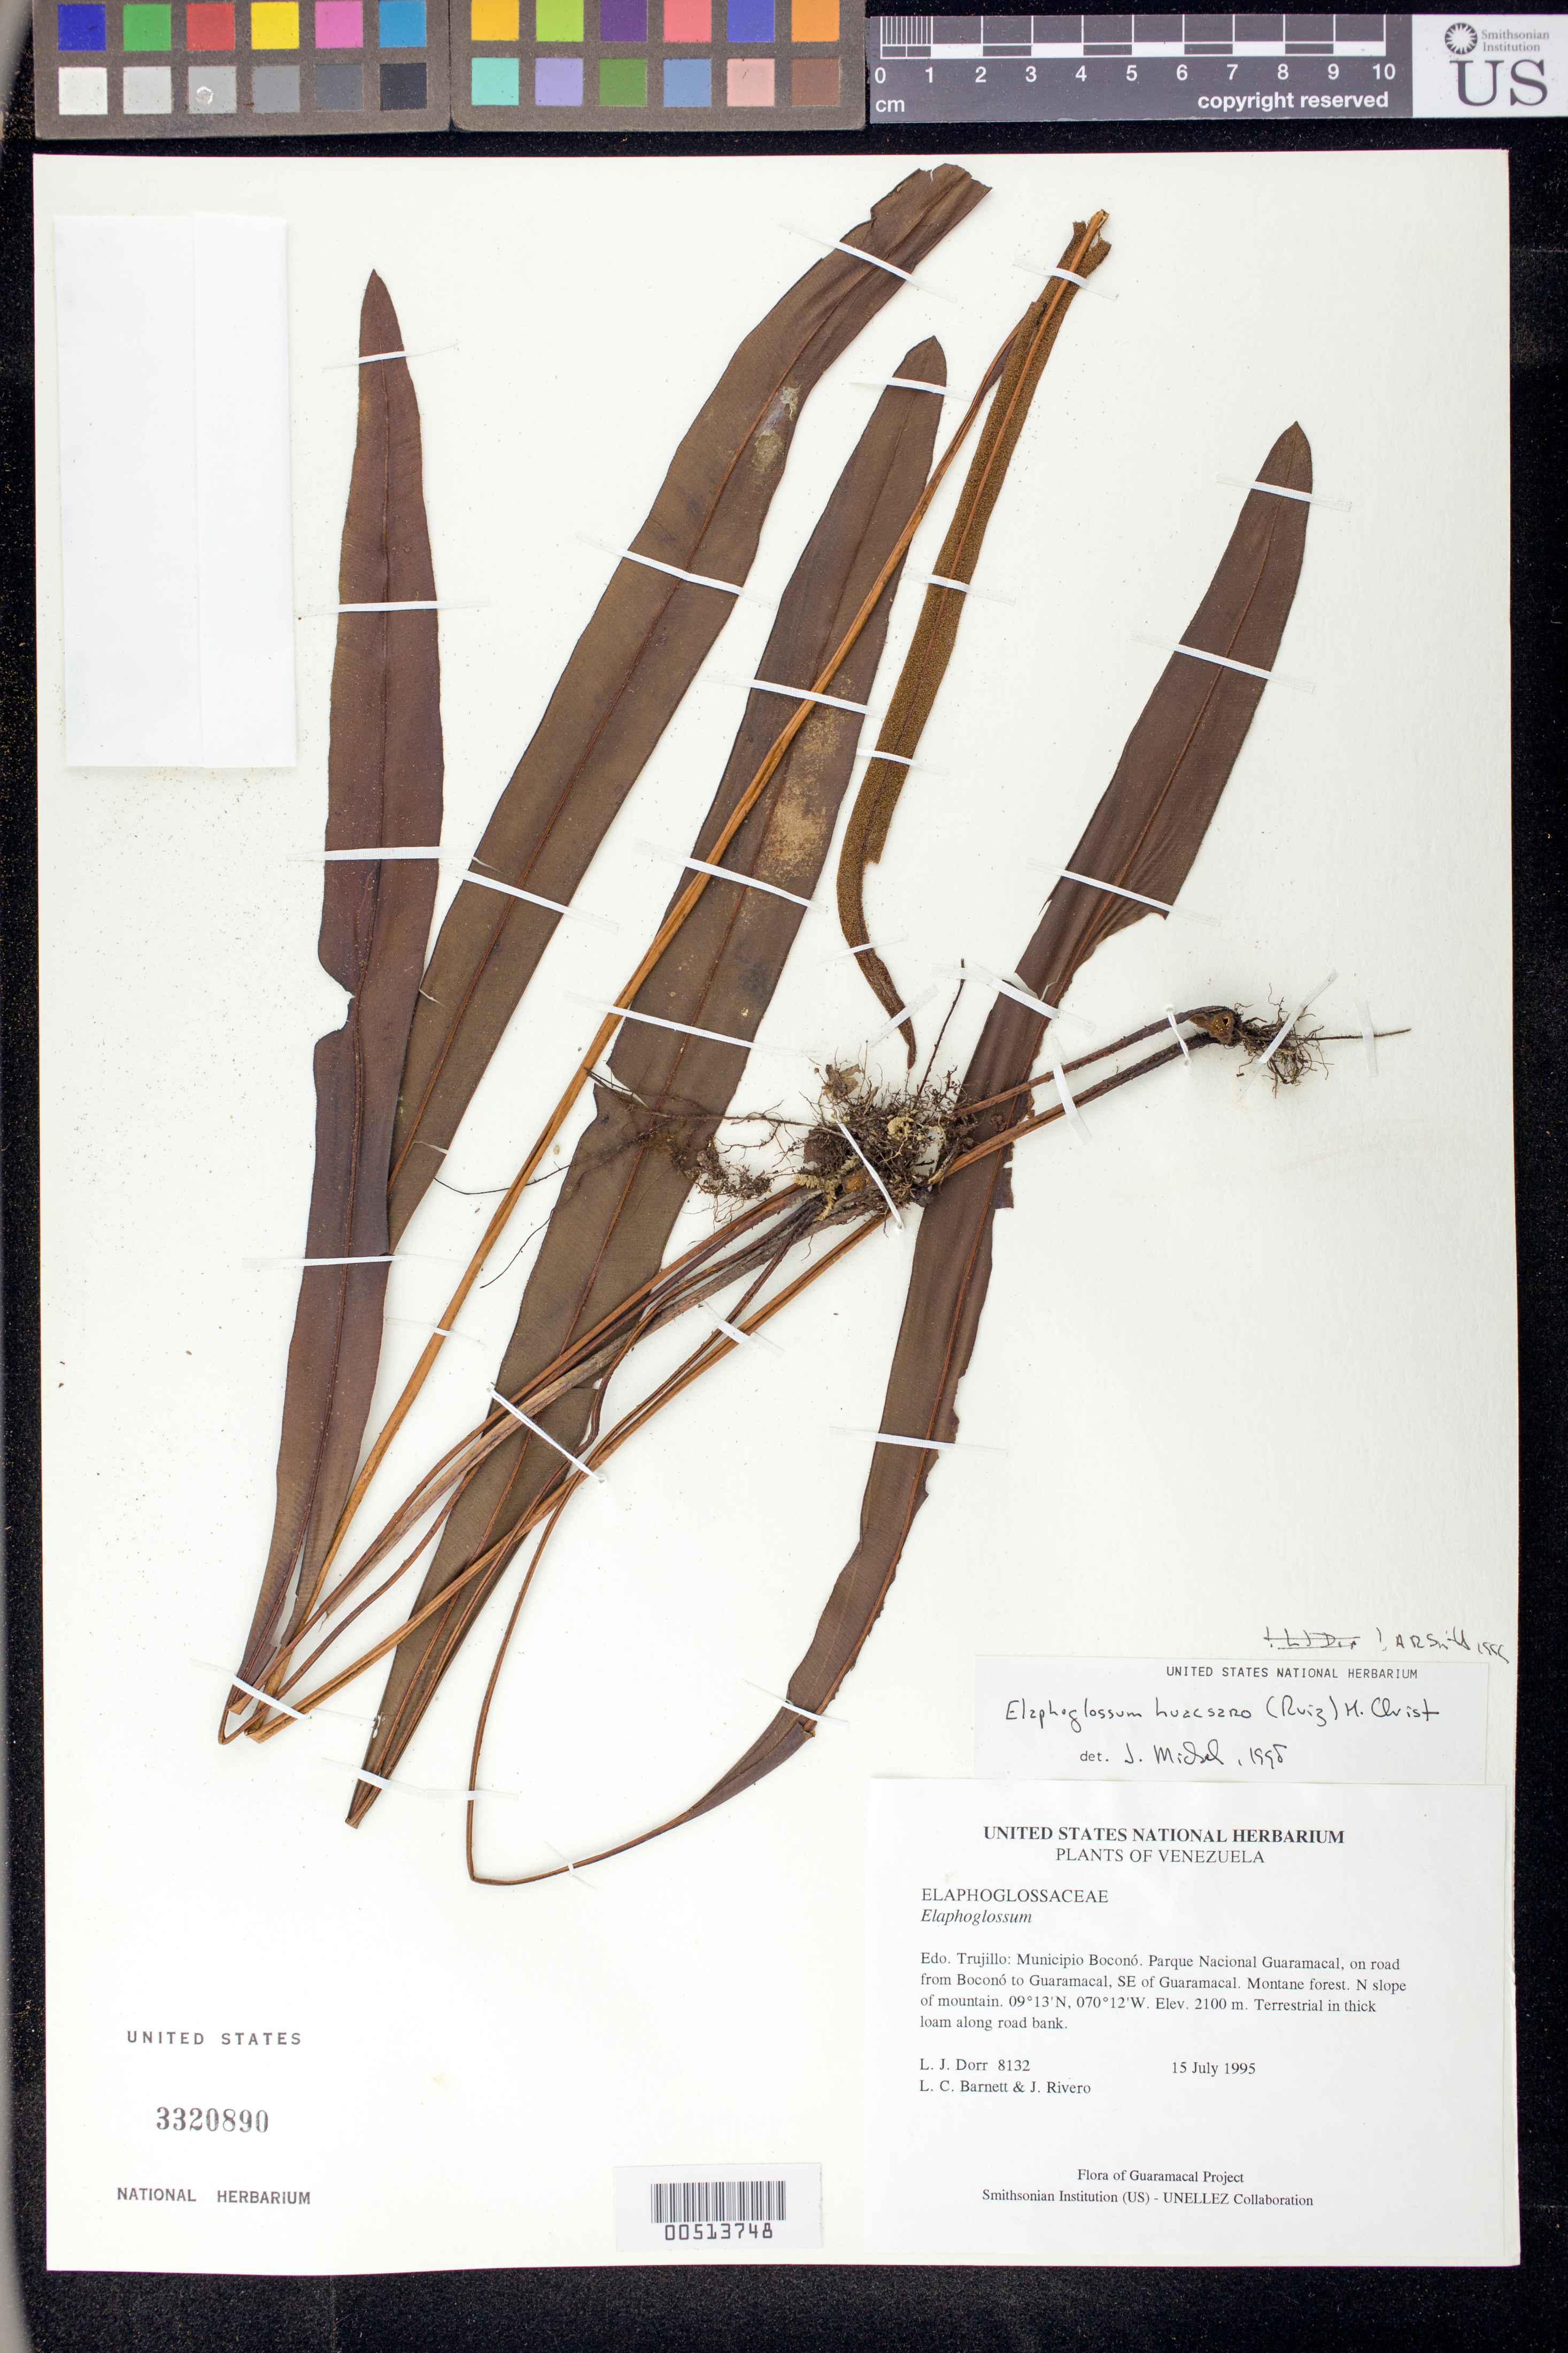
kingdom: Plantae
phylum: Tracheophyta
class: Polypodiopsida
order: Polypodiales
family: Dryopteridaceae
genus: Elaphoglossum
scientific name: Elaphoglossum huacsaro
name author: (Ruiz) Christ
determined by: Mickel, J. T., (NY), New York Botanical Garden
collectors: L. J. Dorr, L. C. Barnett & J. Rivero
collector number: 8132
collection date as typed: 15 Jul 1995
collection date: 1995-07-15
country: Venezuela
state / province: Trujillo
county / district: Boconó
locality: Parque Nacional Guaramacal, road from Boconó to Guaramacal, SE of Boconó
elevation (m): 2100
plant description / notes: NY, PORT, UC, US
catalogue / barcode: US 3320890